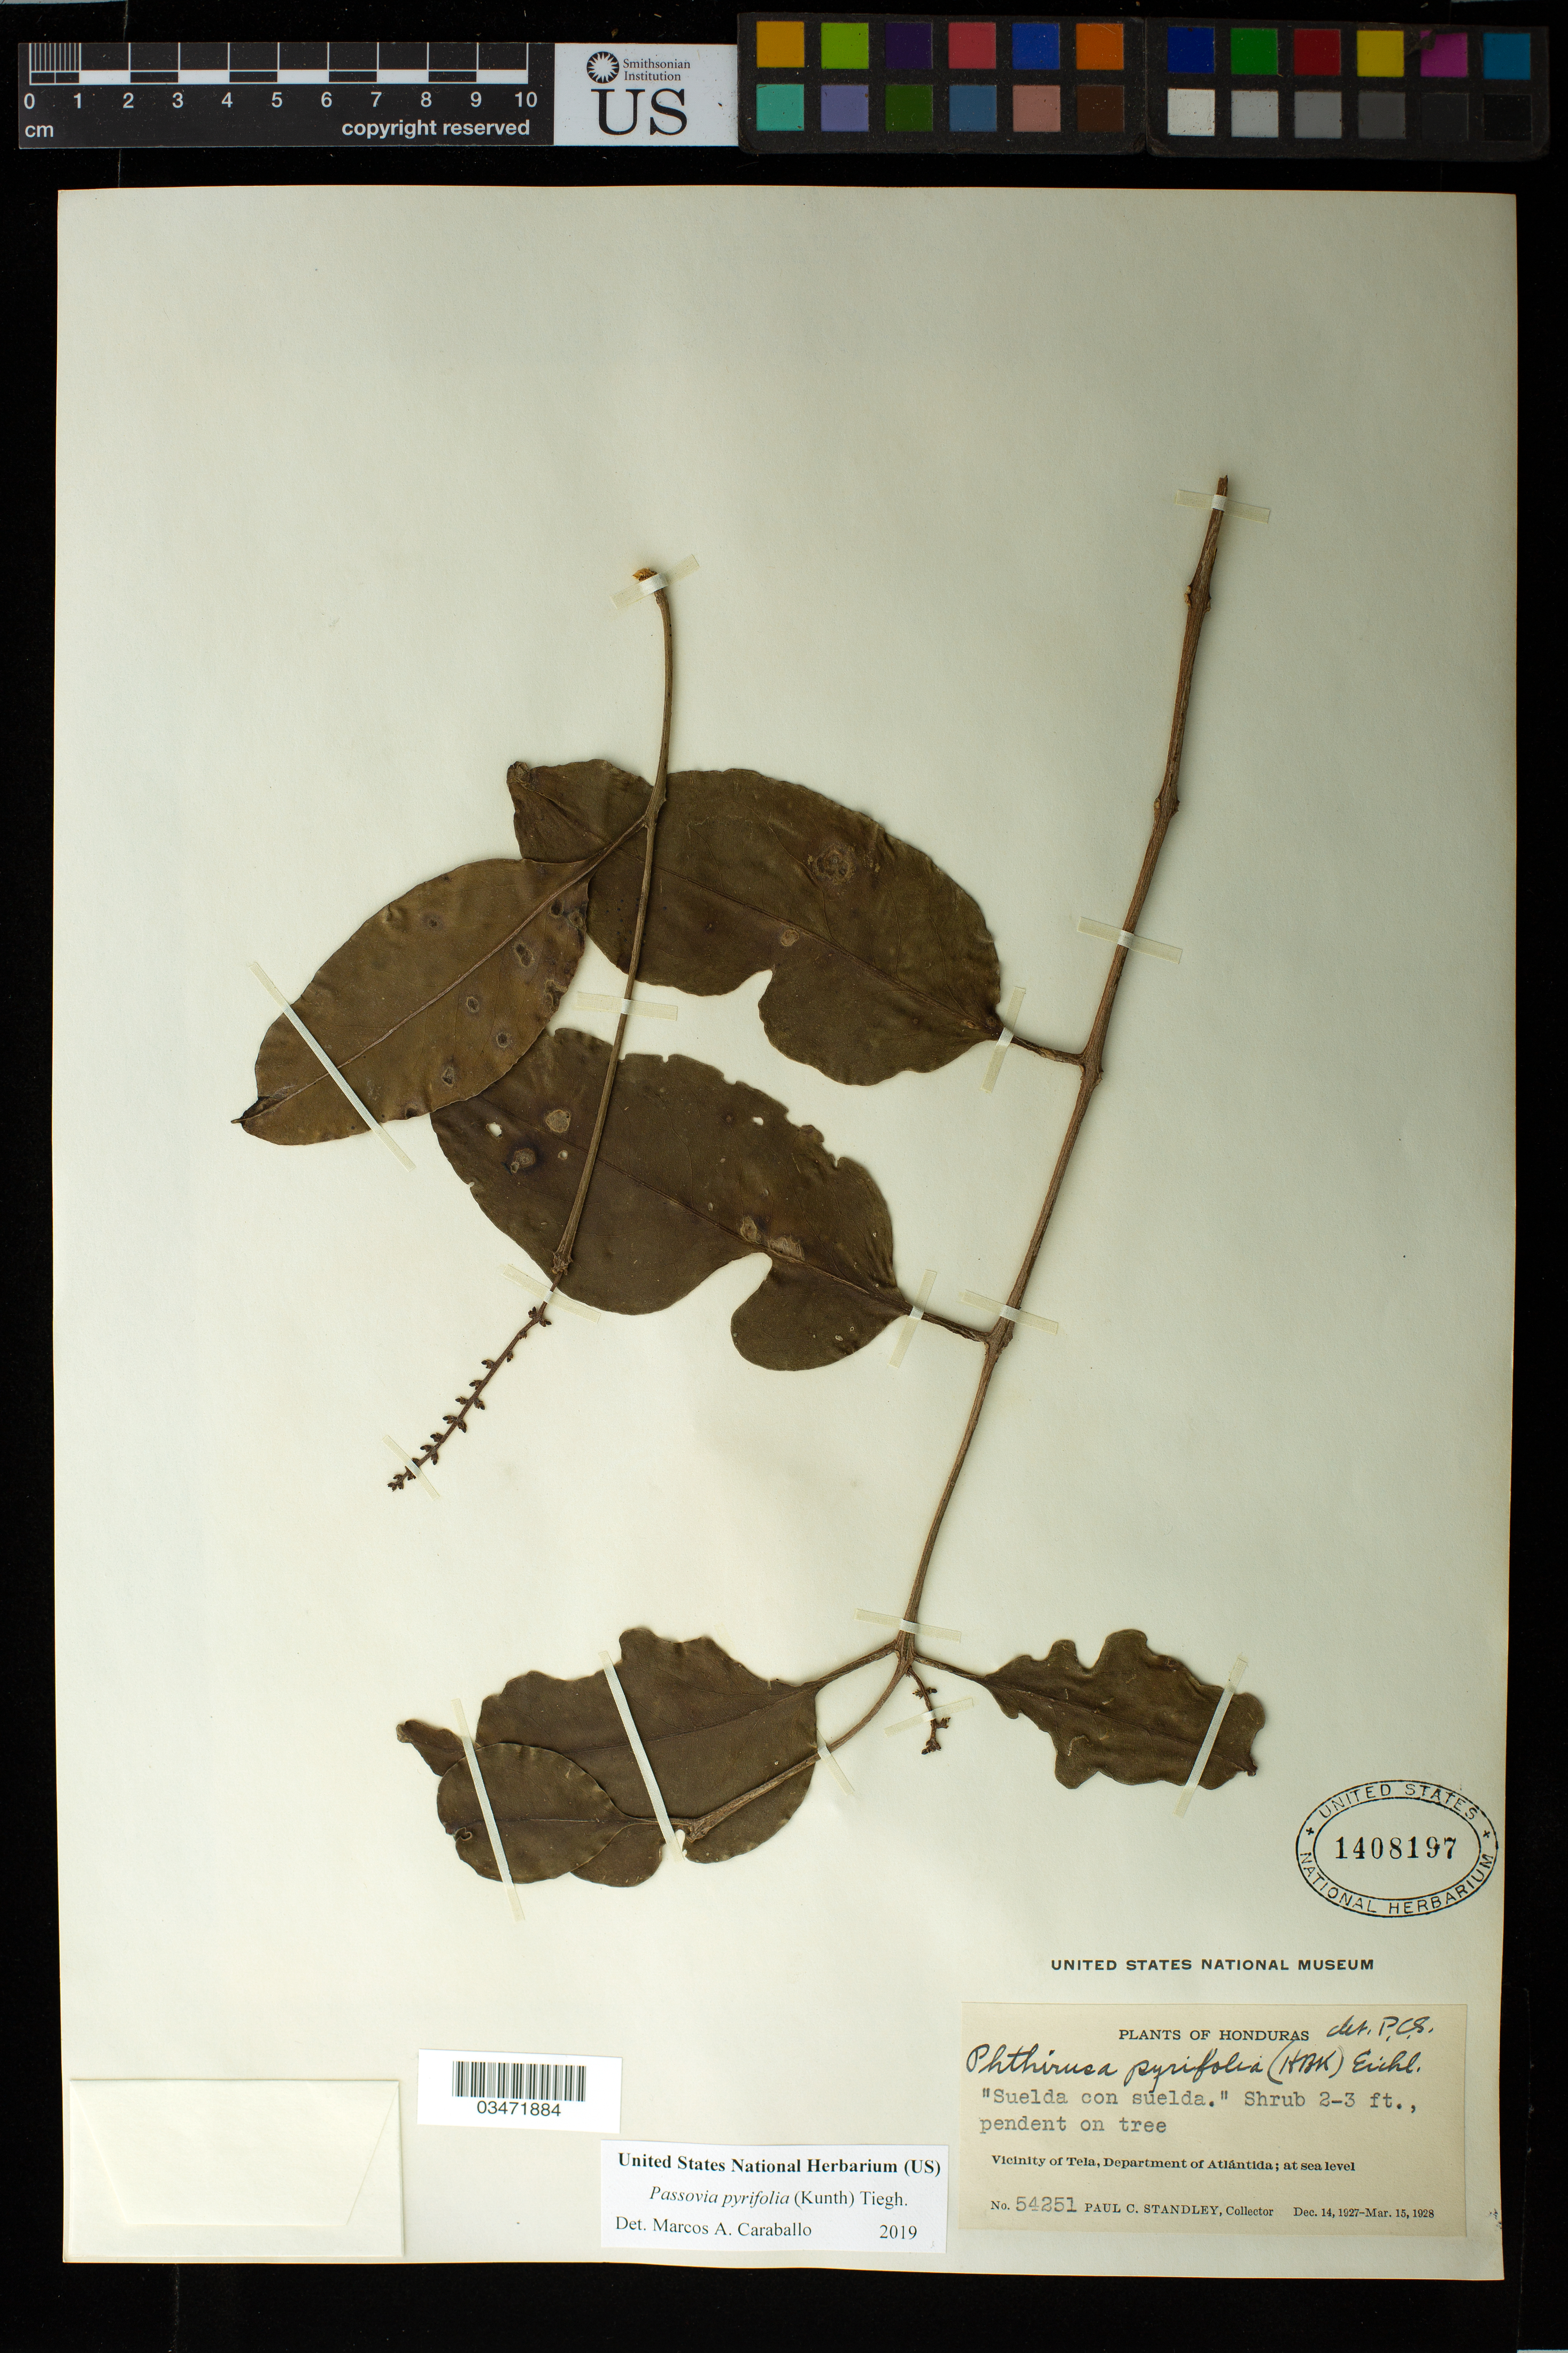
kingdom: Plantae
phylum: Tracheophyta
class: Magnoliopsida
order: Santalales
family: Loranthaceae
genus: Passovia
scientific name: Passovia pyrifolia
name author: (Kunth) Tiegh.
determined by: Caraballo-Ortiz, Marcos A., (MISS), University of Mississippi (UNITED STATES)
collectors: P. C. Standley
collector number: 54251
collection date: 1927-12-14/1928-03-15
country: Honduras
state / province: Atlántida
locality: Tela, vicinity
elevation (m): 0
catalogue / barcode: US 1408197